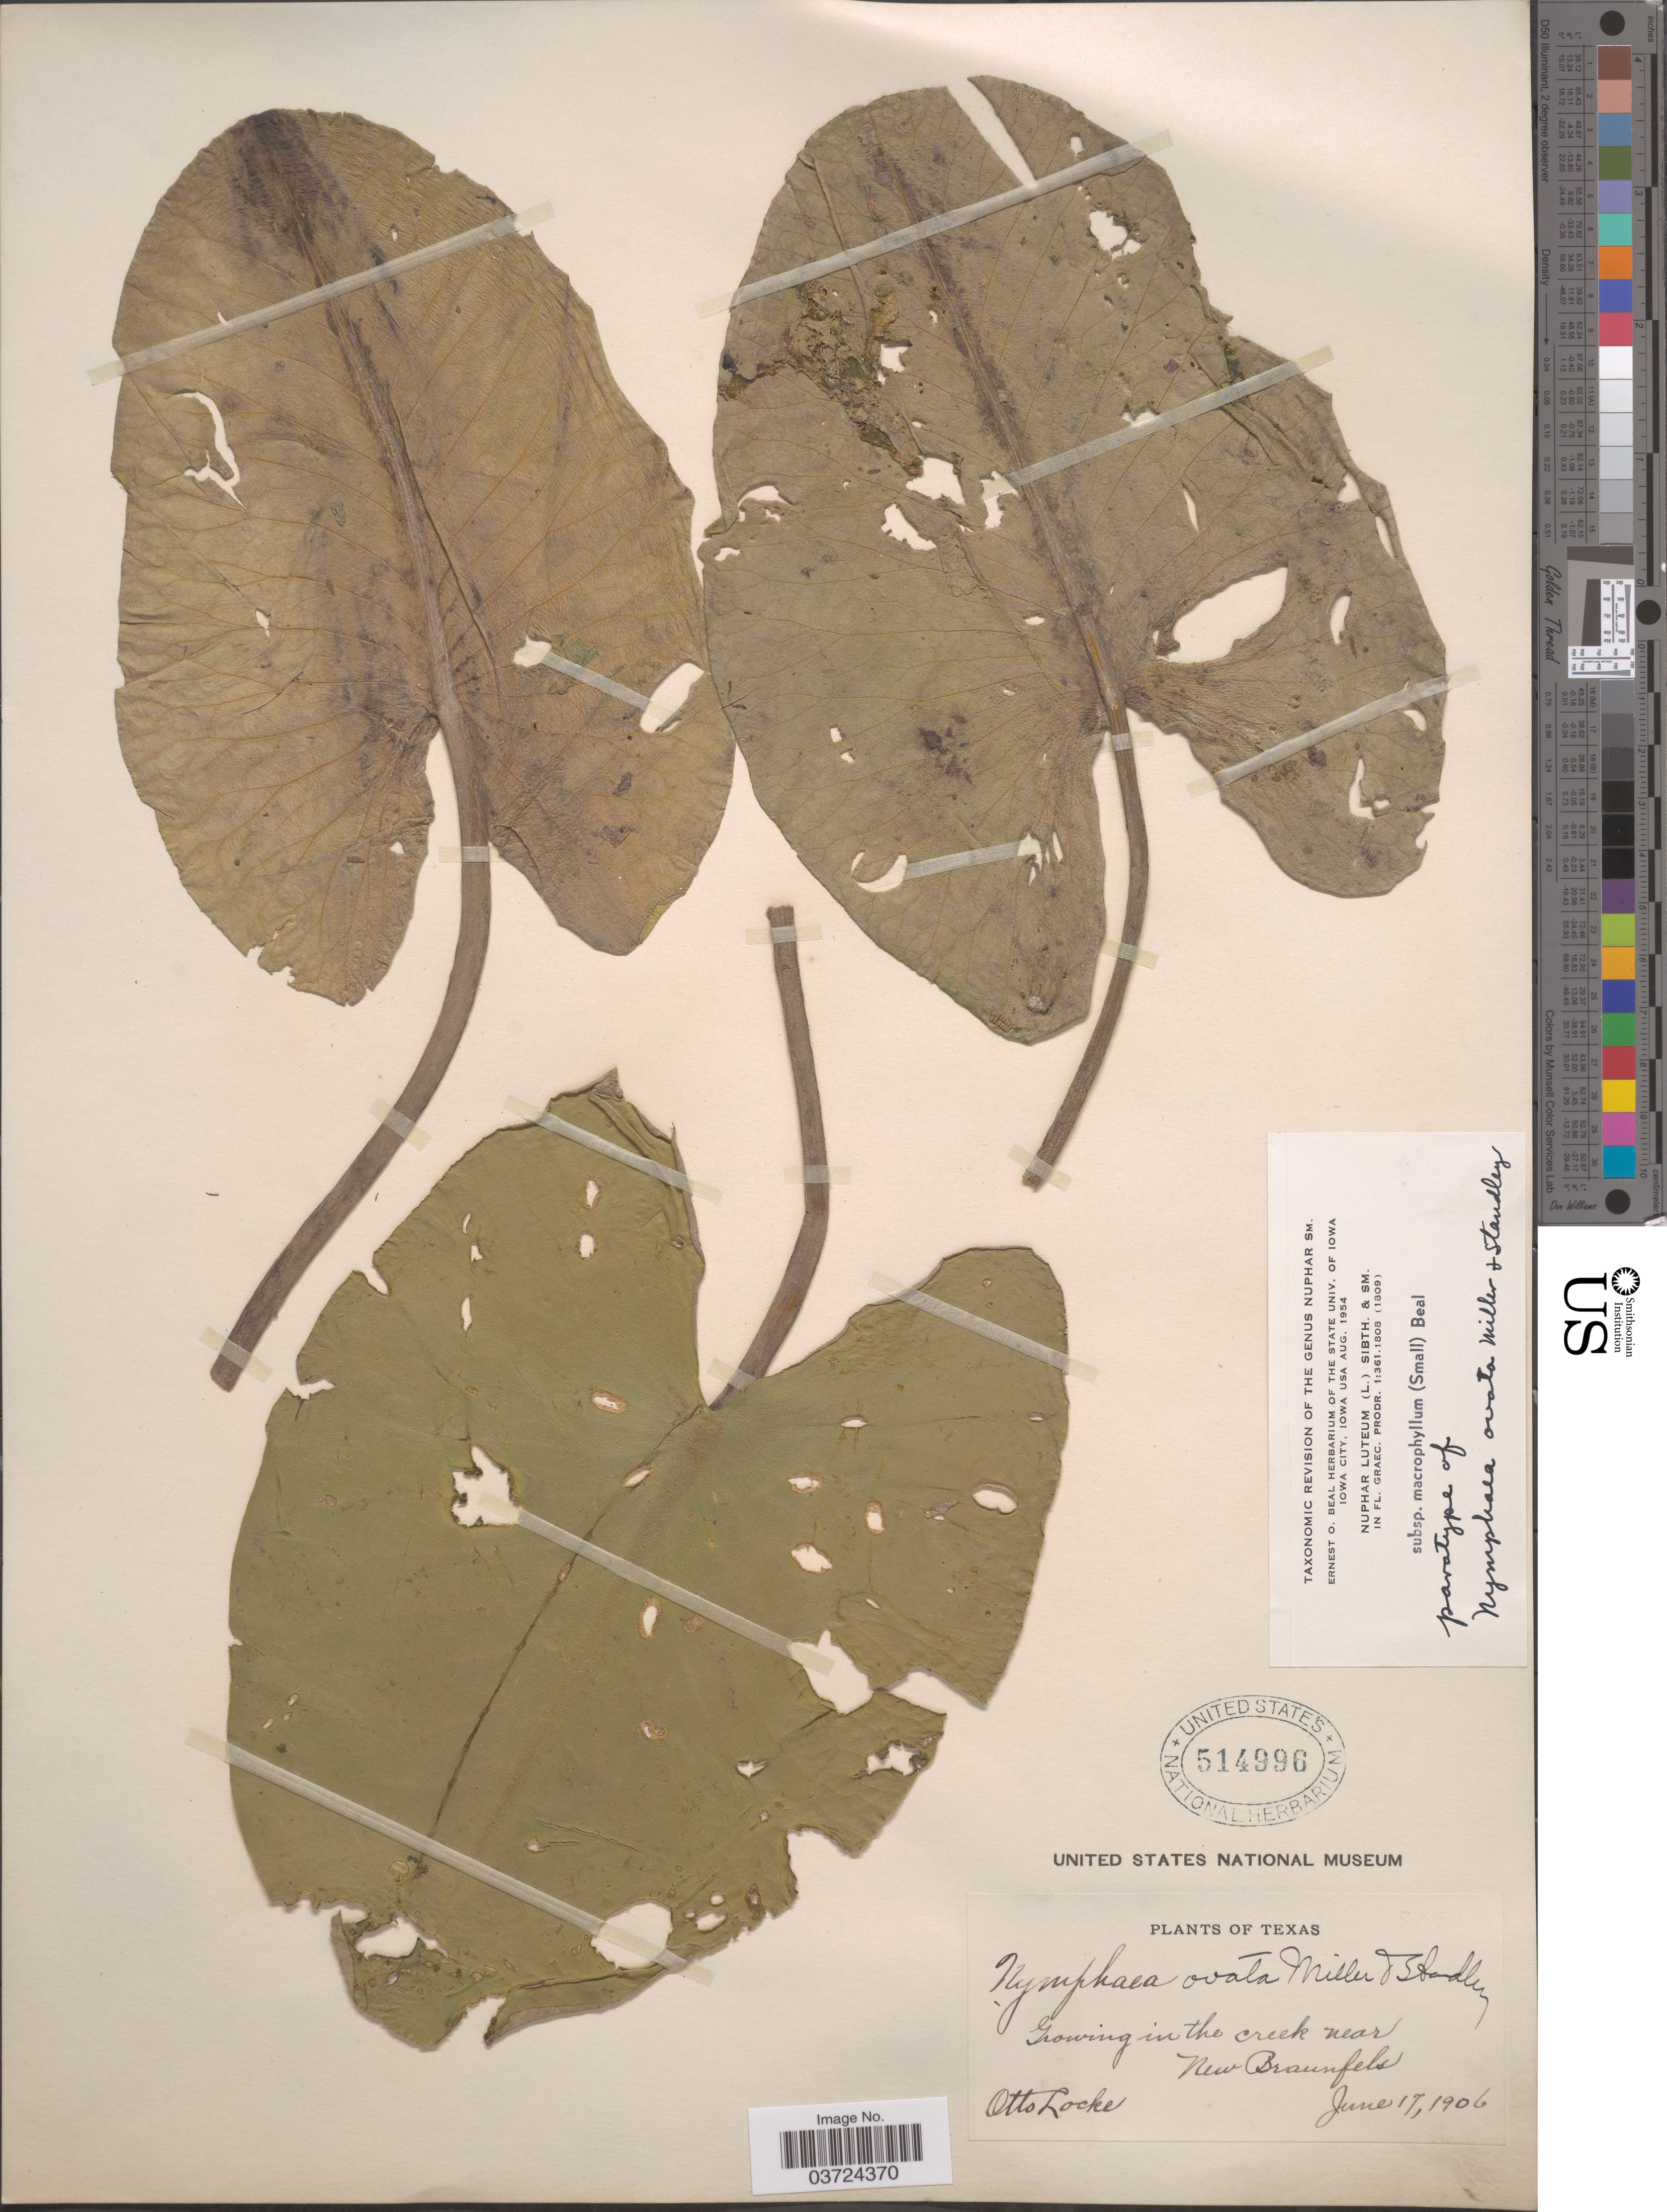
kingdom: Plantae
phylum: Tracheophyta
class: Magnoliopsida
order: Nymphaeales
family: Nymphaeaceae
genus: Nuphar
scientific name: Nuphar advena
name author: (Aiton) W.T. Aiton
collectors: O. Locke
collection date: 1906-06-17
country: United States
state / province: Texas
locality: In the creek near New Braunfels.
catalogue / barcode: US 514996